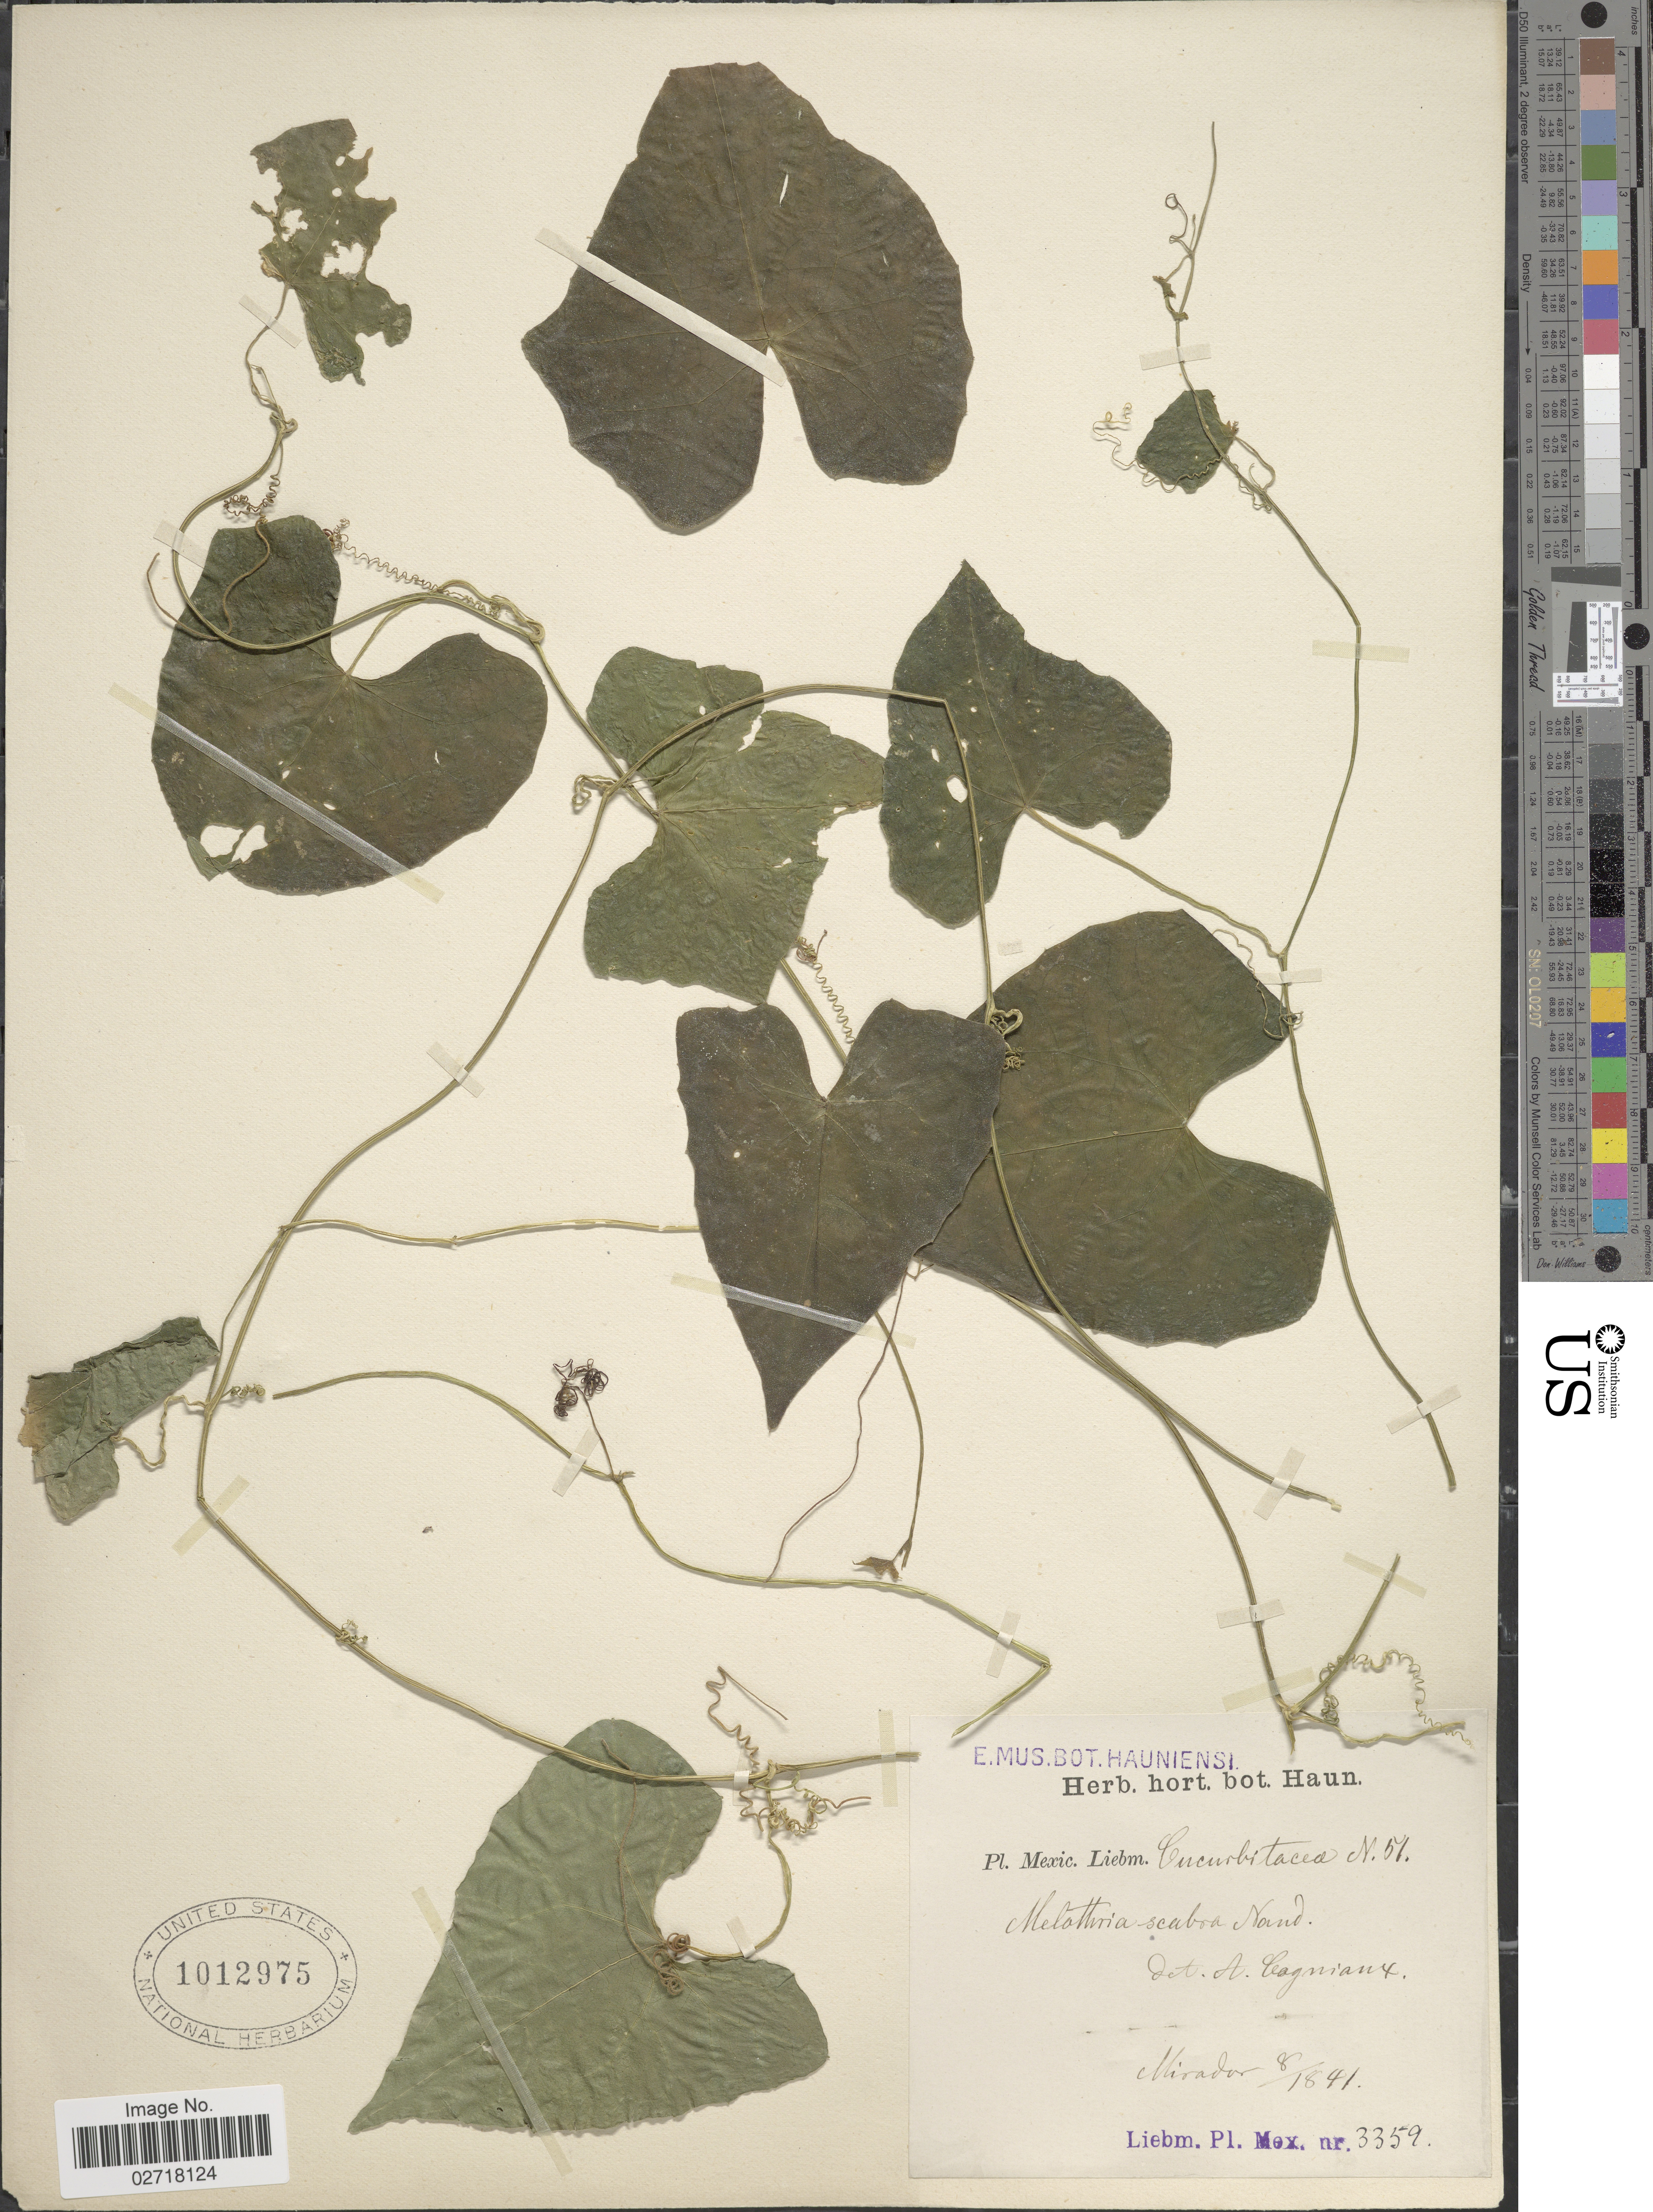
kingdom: Plantae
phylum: Tracheophyta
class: Magnoliopsida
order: Cucurbitales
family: Cucurbitaceae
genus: Melothria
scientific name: Melothria scabra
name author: Naudin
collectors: Liebmann, --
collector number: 3359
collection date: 1841-08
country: Mexico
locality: Mirador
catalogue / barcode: US 1012975